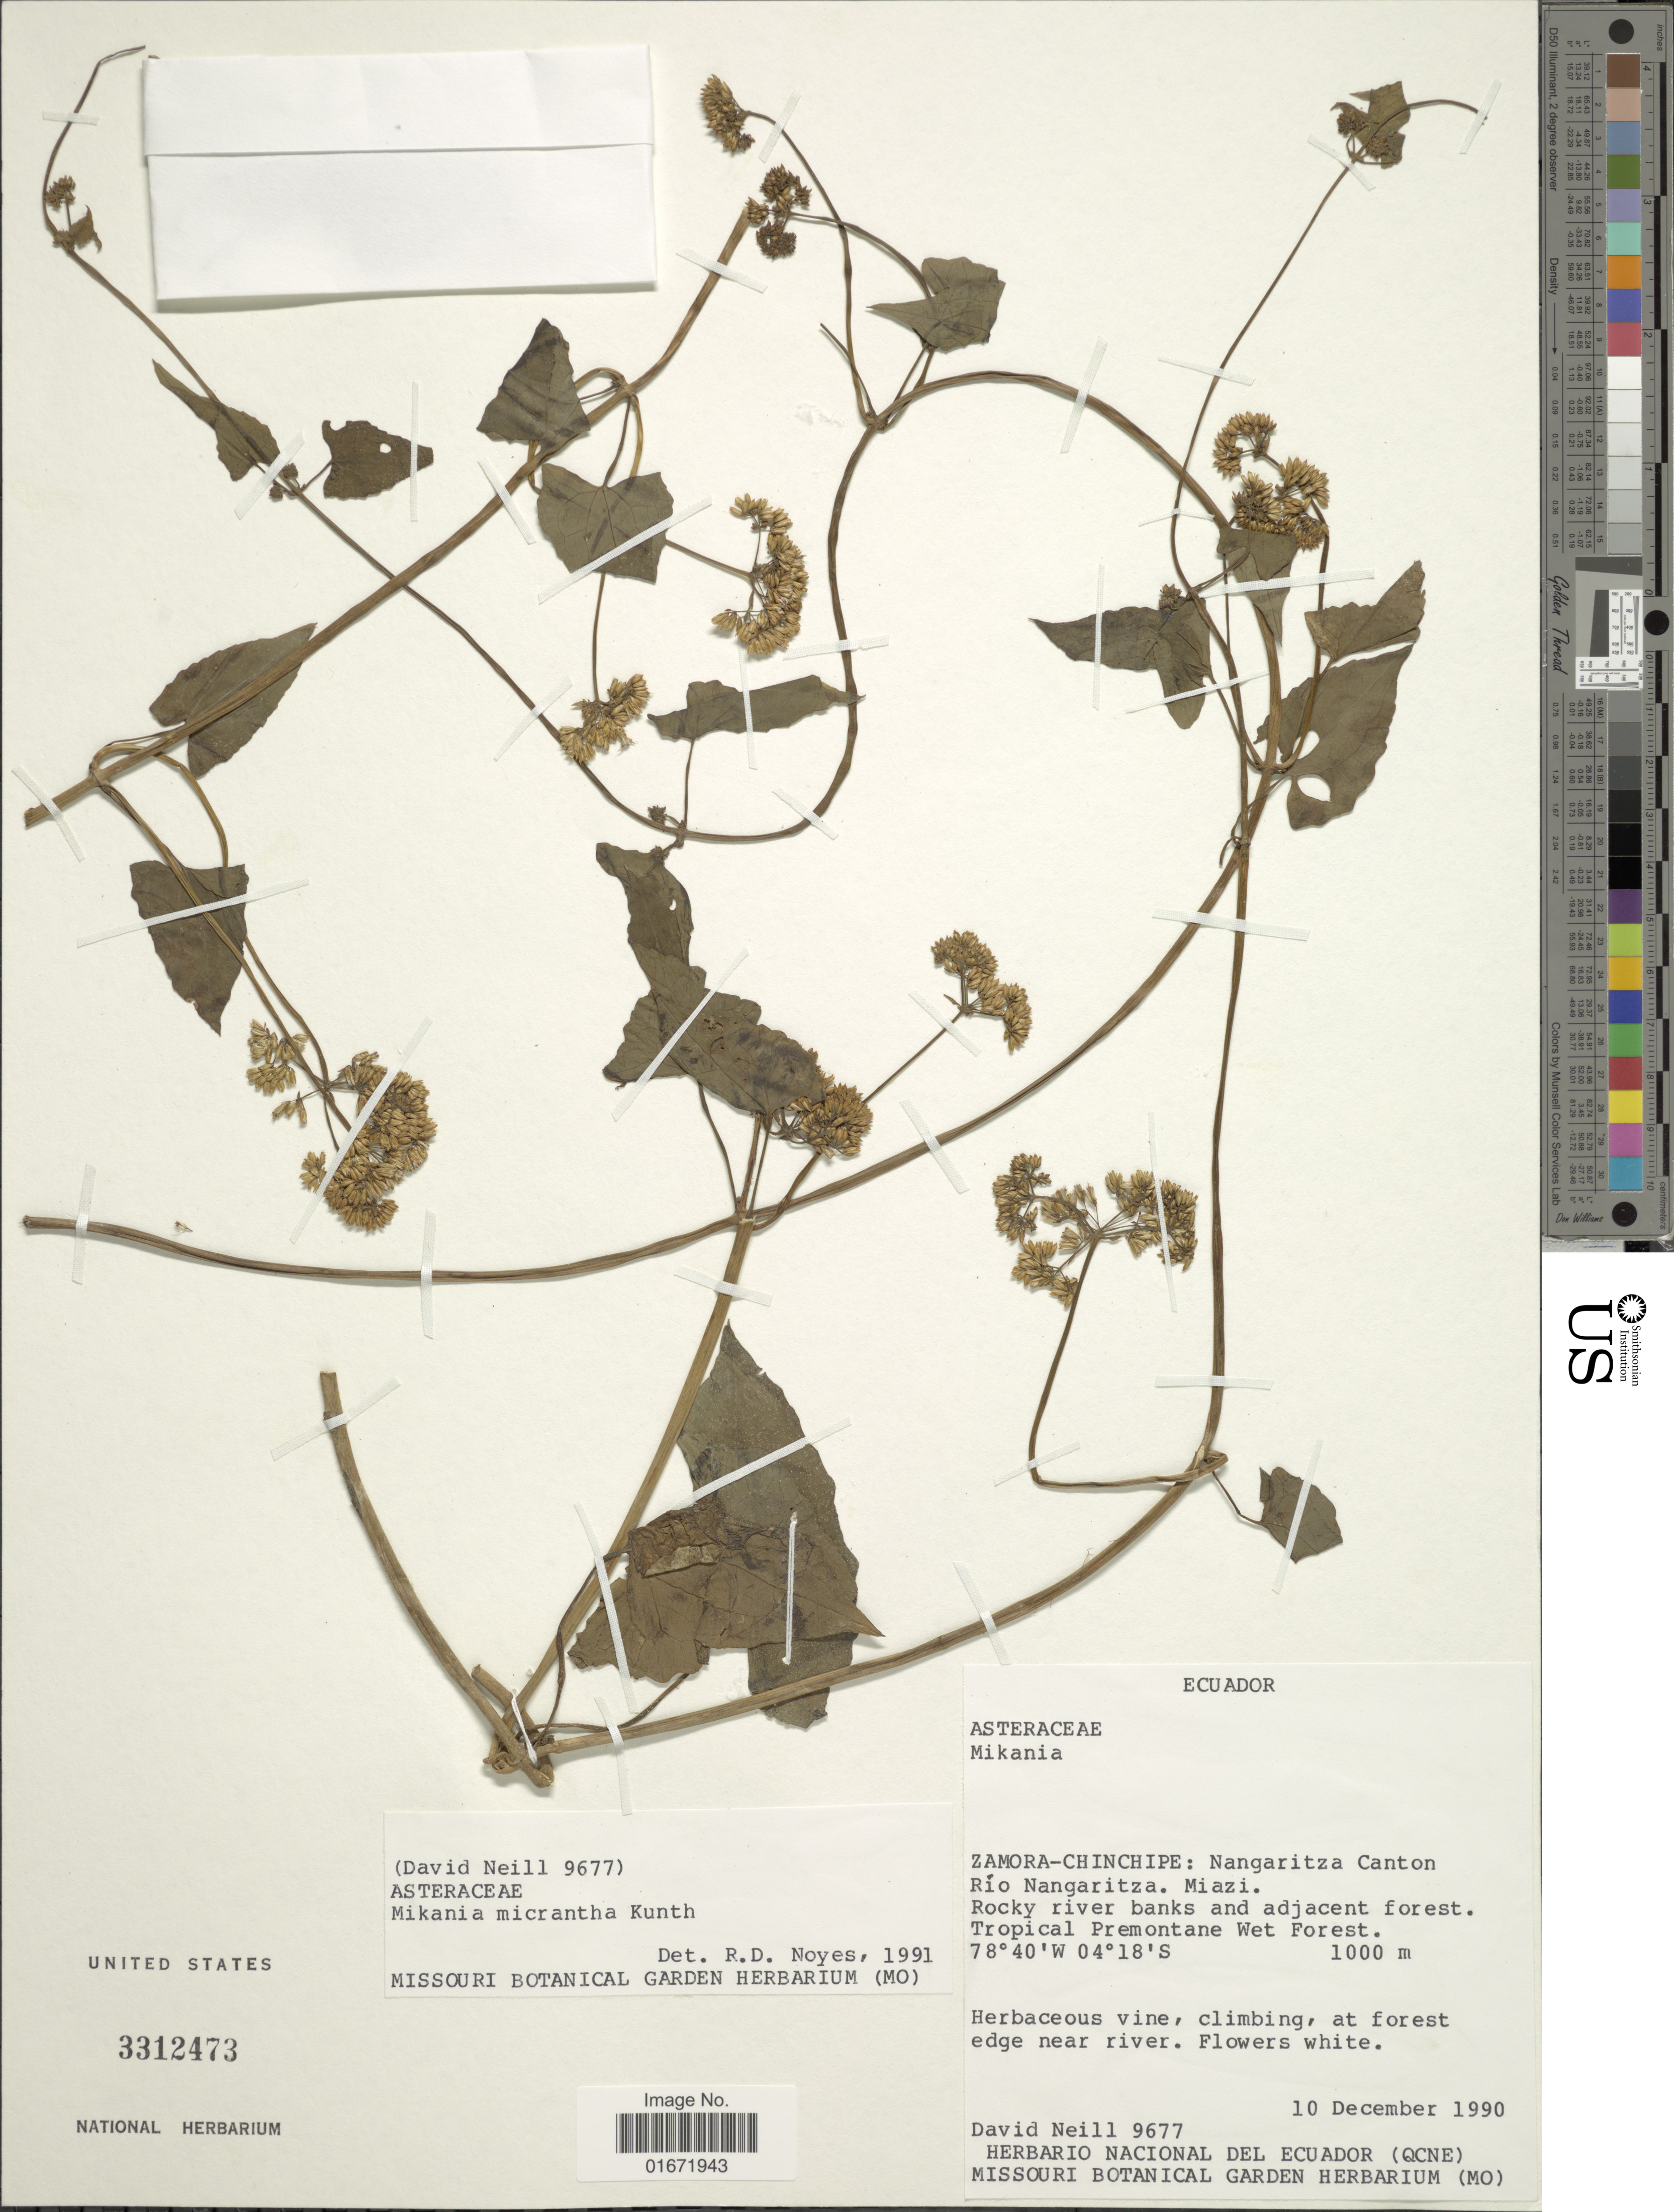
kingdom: Plantae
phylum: Tracheophyta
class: Magnoliopsida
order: Asterales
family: Asteraceae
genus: Mikania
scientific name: Mikania micrantha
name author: Kunth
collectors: D. A. Neill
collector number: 9677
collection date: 1990-12-10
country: Ecuador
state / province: Zamora-Chinchipe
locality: Zamora-Chinchipe: Nangaritza Canton. Río Nangaritza. Miazi. Rocky river banks and adjacent forest. Tropical Premontane Wet Forest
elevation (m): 1000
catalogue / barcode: US 3312473